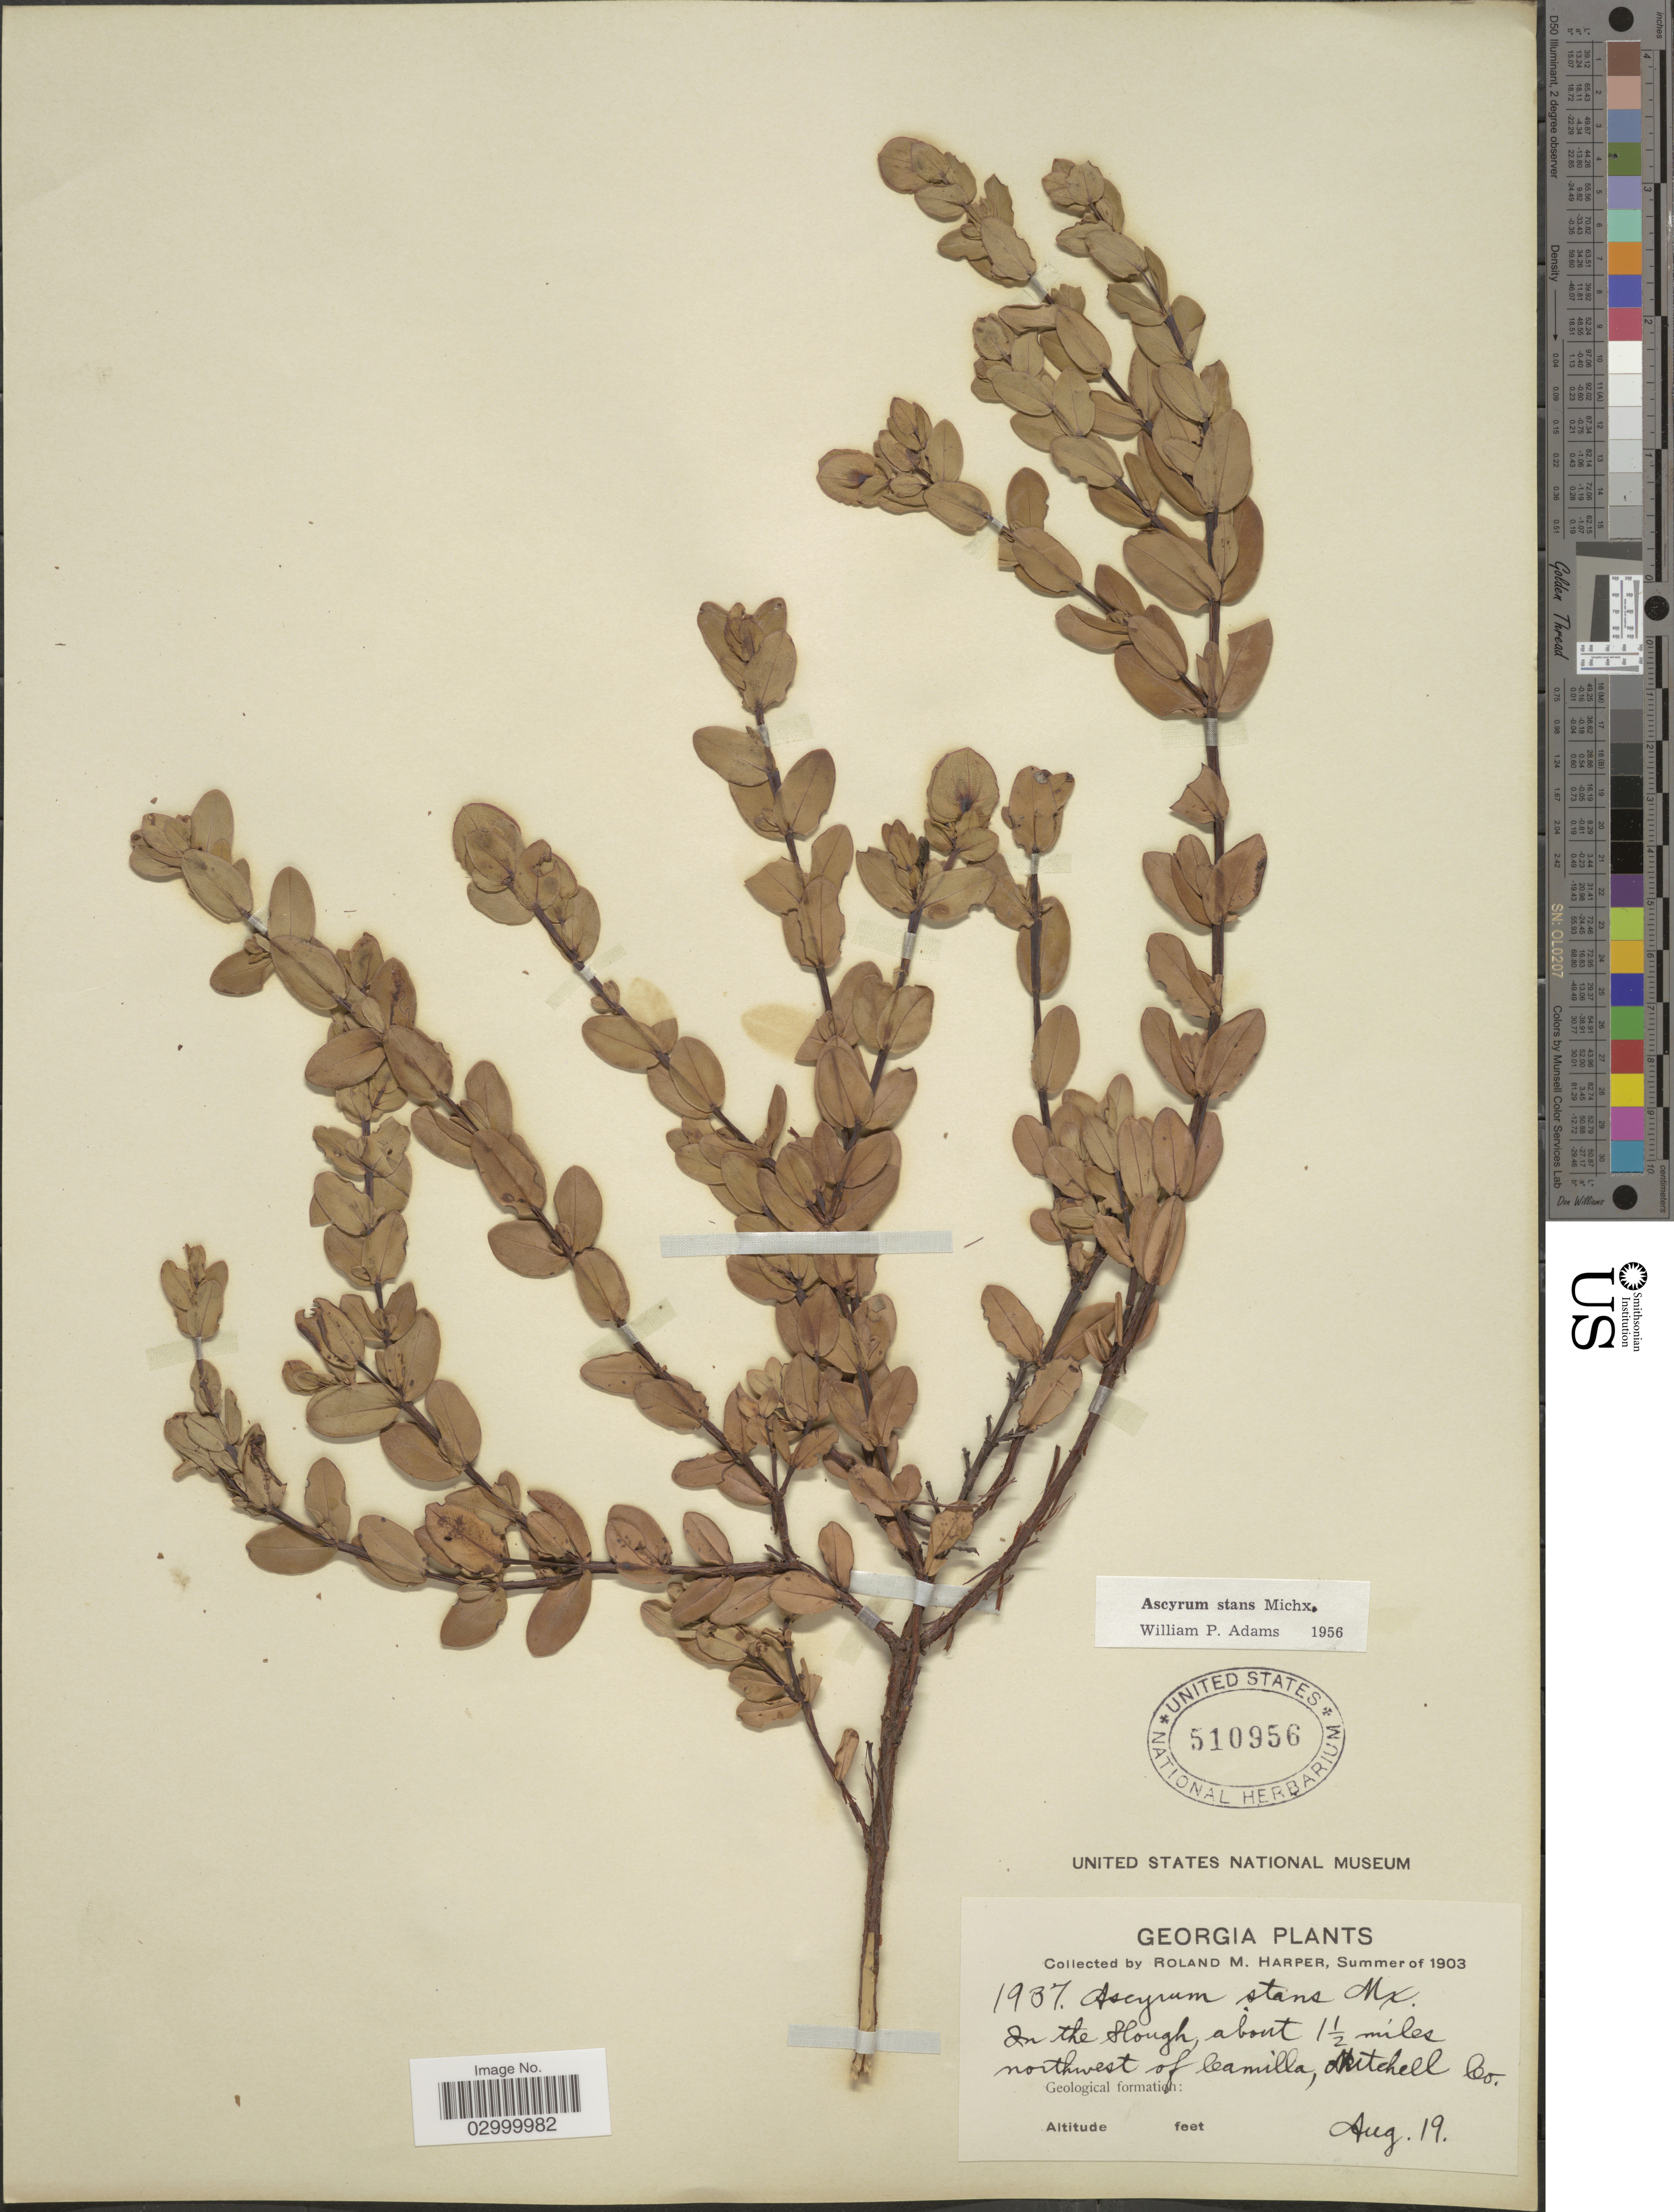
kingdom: Plantae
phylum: Tracheophyta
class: Magnoliopsida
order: Malpighiales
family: Hypericaceae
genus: Hypericum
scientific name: Hypericum crux-andreae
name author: (L.) Crantz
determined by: Strong, Mark T., (BOT), Smithsonian Institution - National Museum of Natural History (UNITED STATES)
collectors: R. Harper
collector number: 1937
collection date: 1903-08-19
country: United States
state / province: Georgia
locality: In the Slough, about 1½ miles northwest of Camilla, Mitchell Co.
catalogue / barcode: US 510956